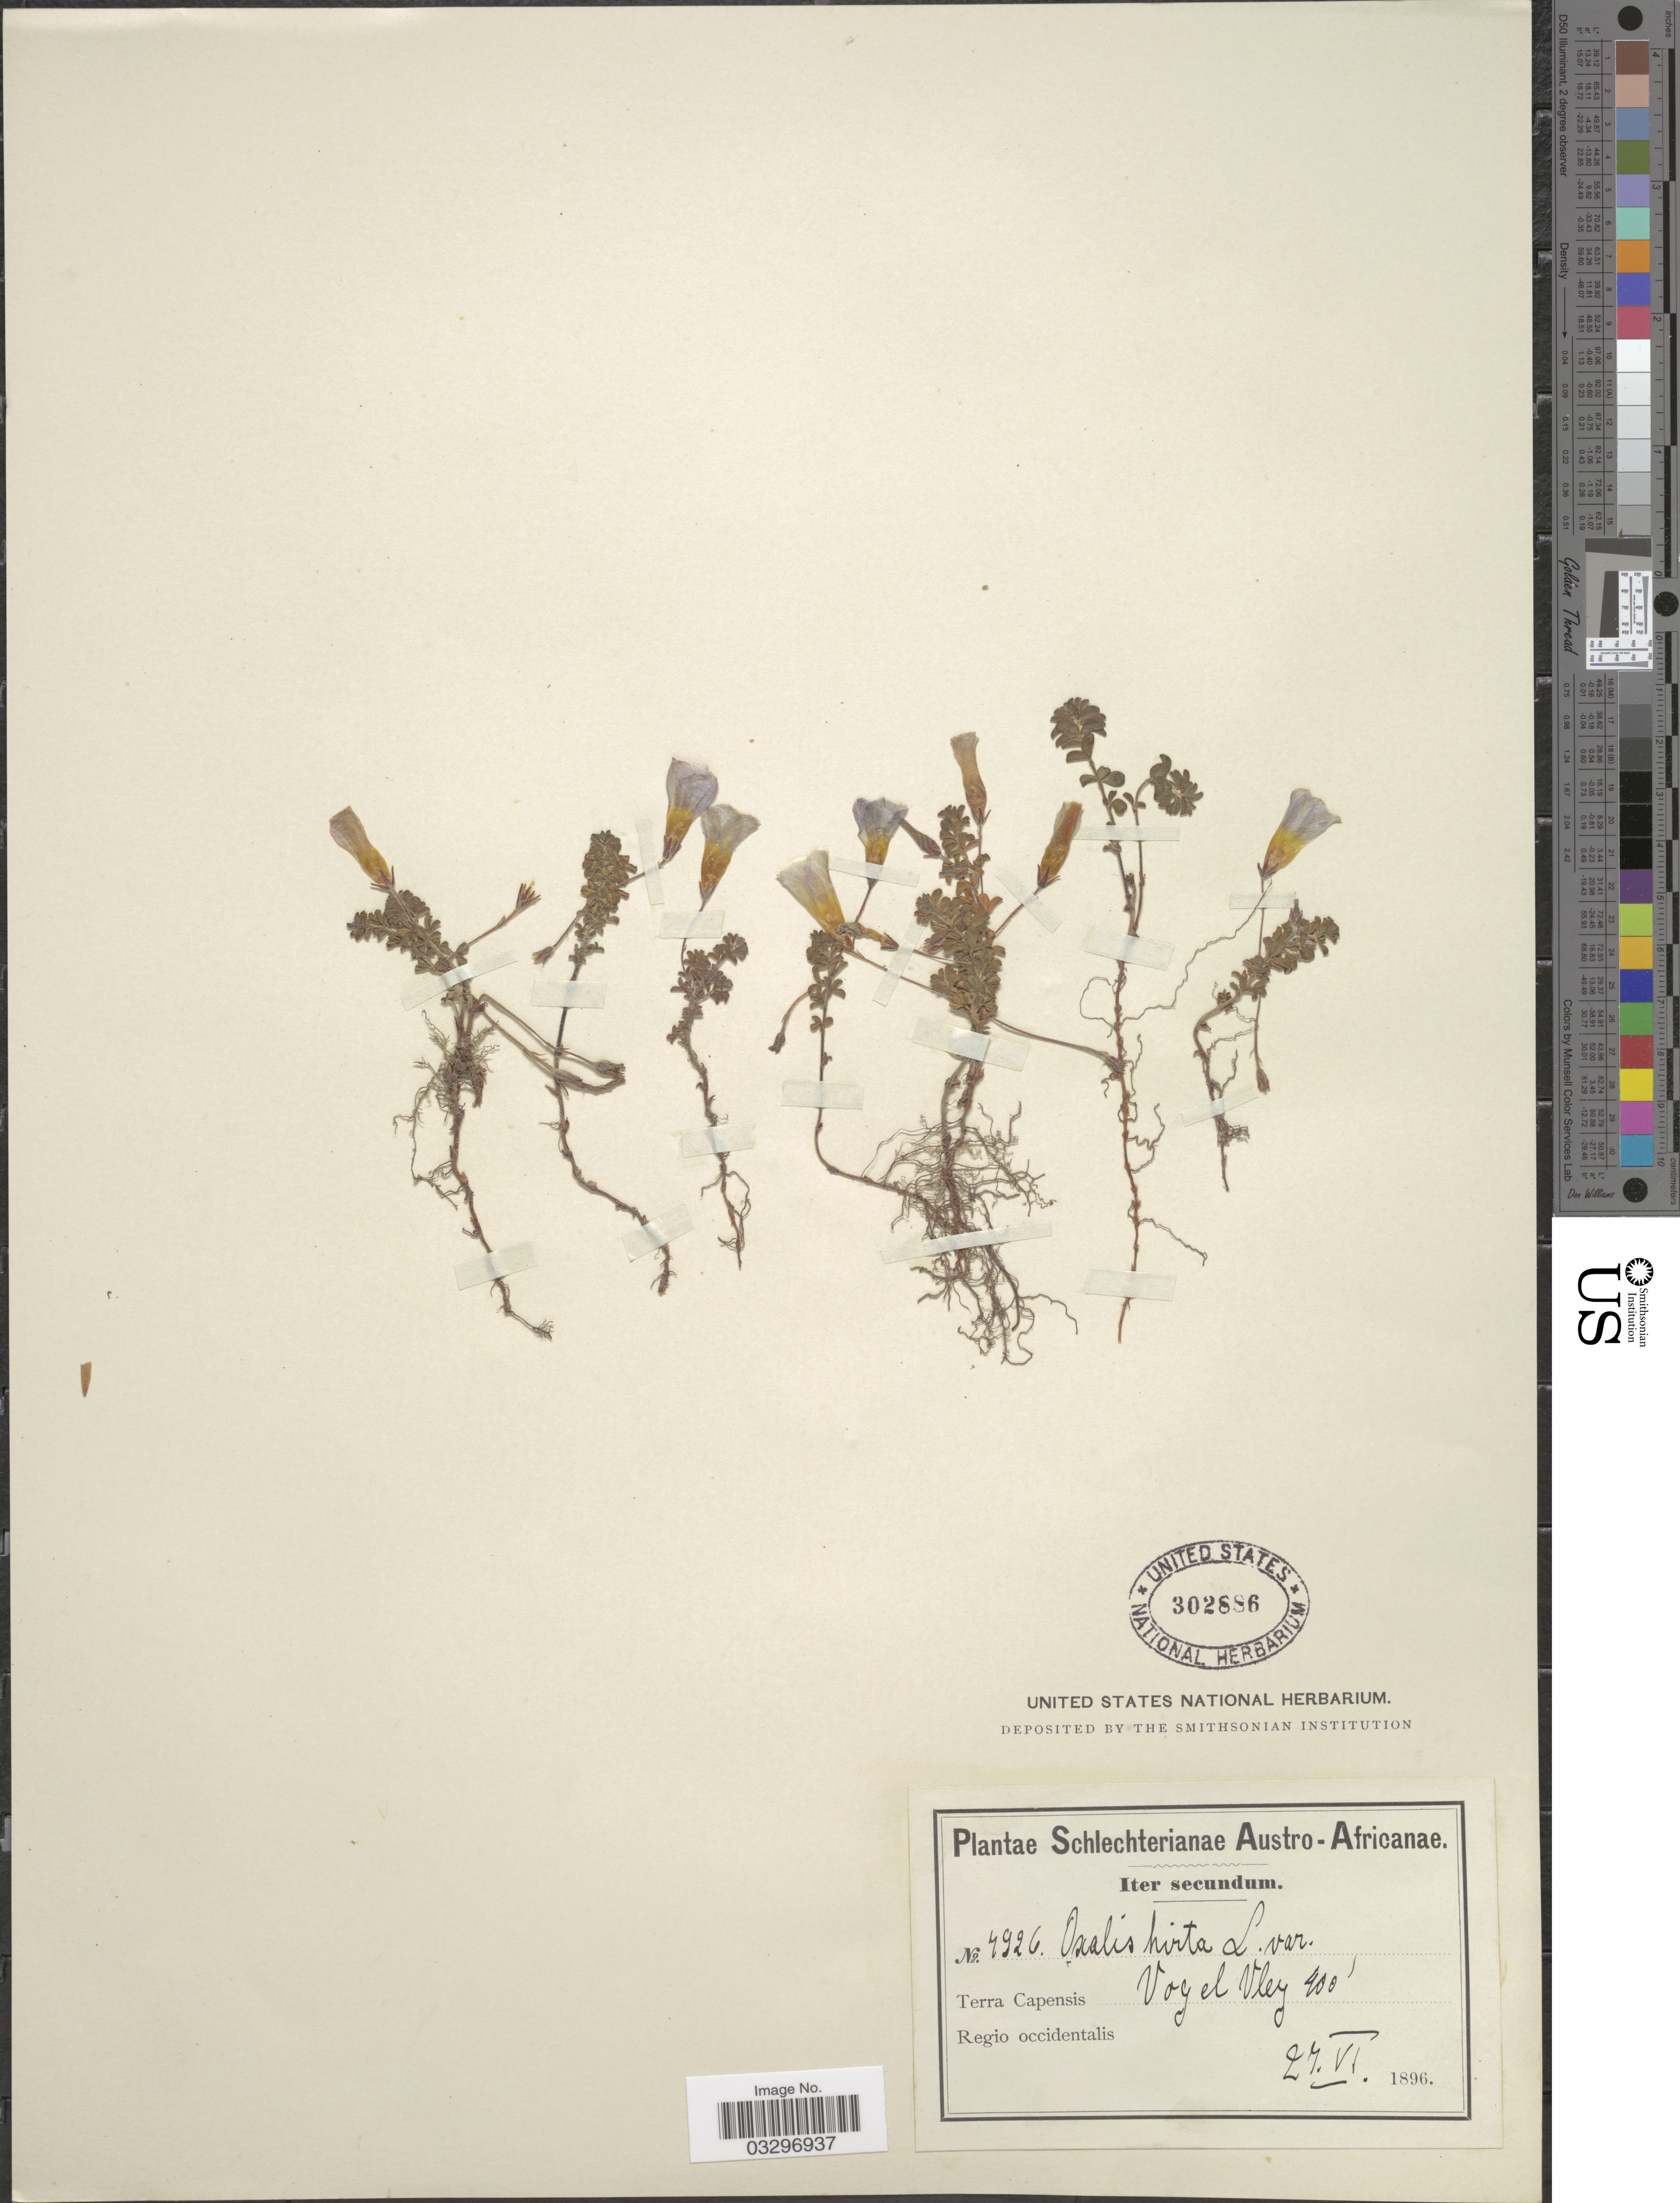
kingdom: Plantae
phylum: Tracheophyta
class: Magnoliopsida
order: Oxalidales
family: Oxalidaceae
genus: Oxalis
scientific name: Oxalis hirta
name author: L.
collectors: Schlechter, --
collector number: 7926*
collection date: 1896-06-27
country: South Africa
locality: Austro-Africanae. Terra Capensis. Vogel Vley. Regio occidentalis.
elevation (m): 122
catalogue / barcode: US 302886